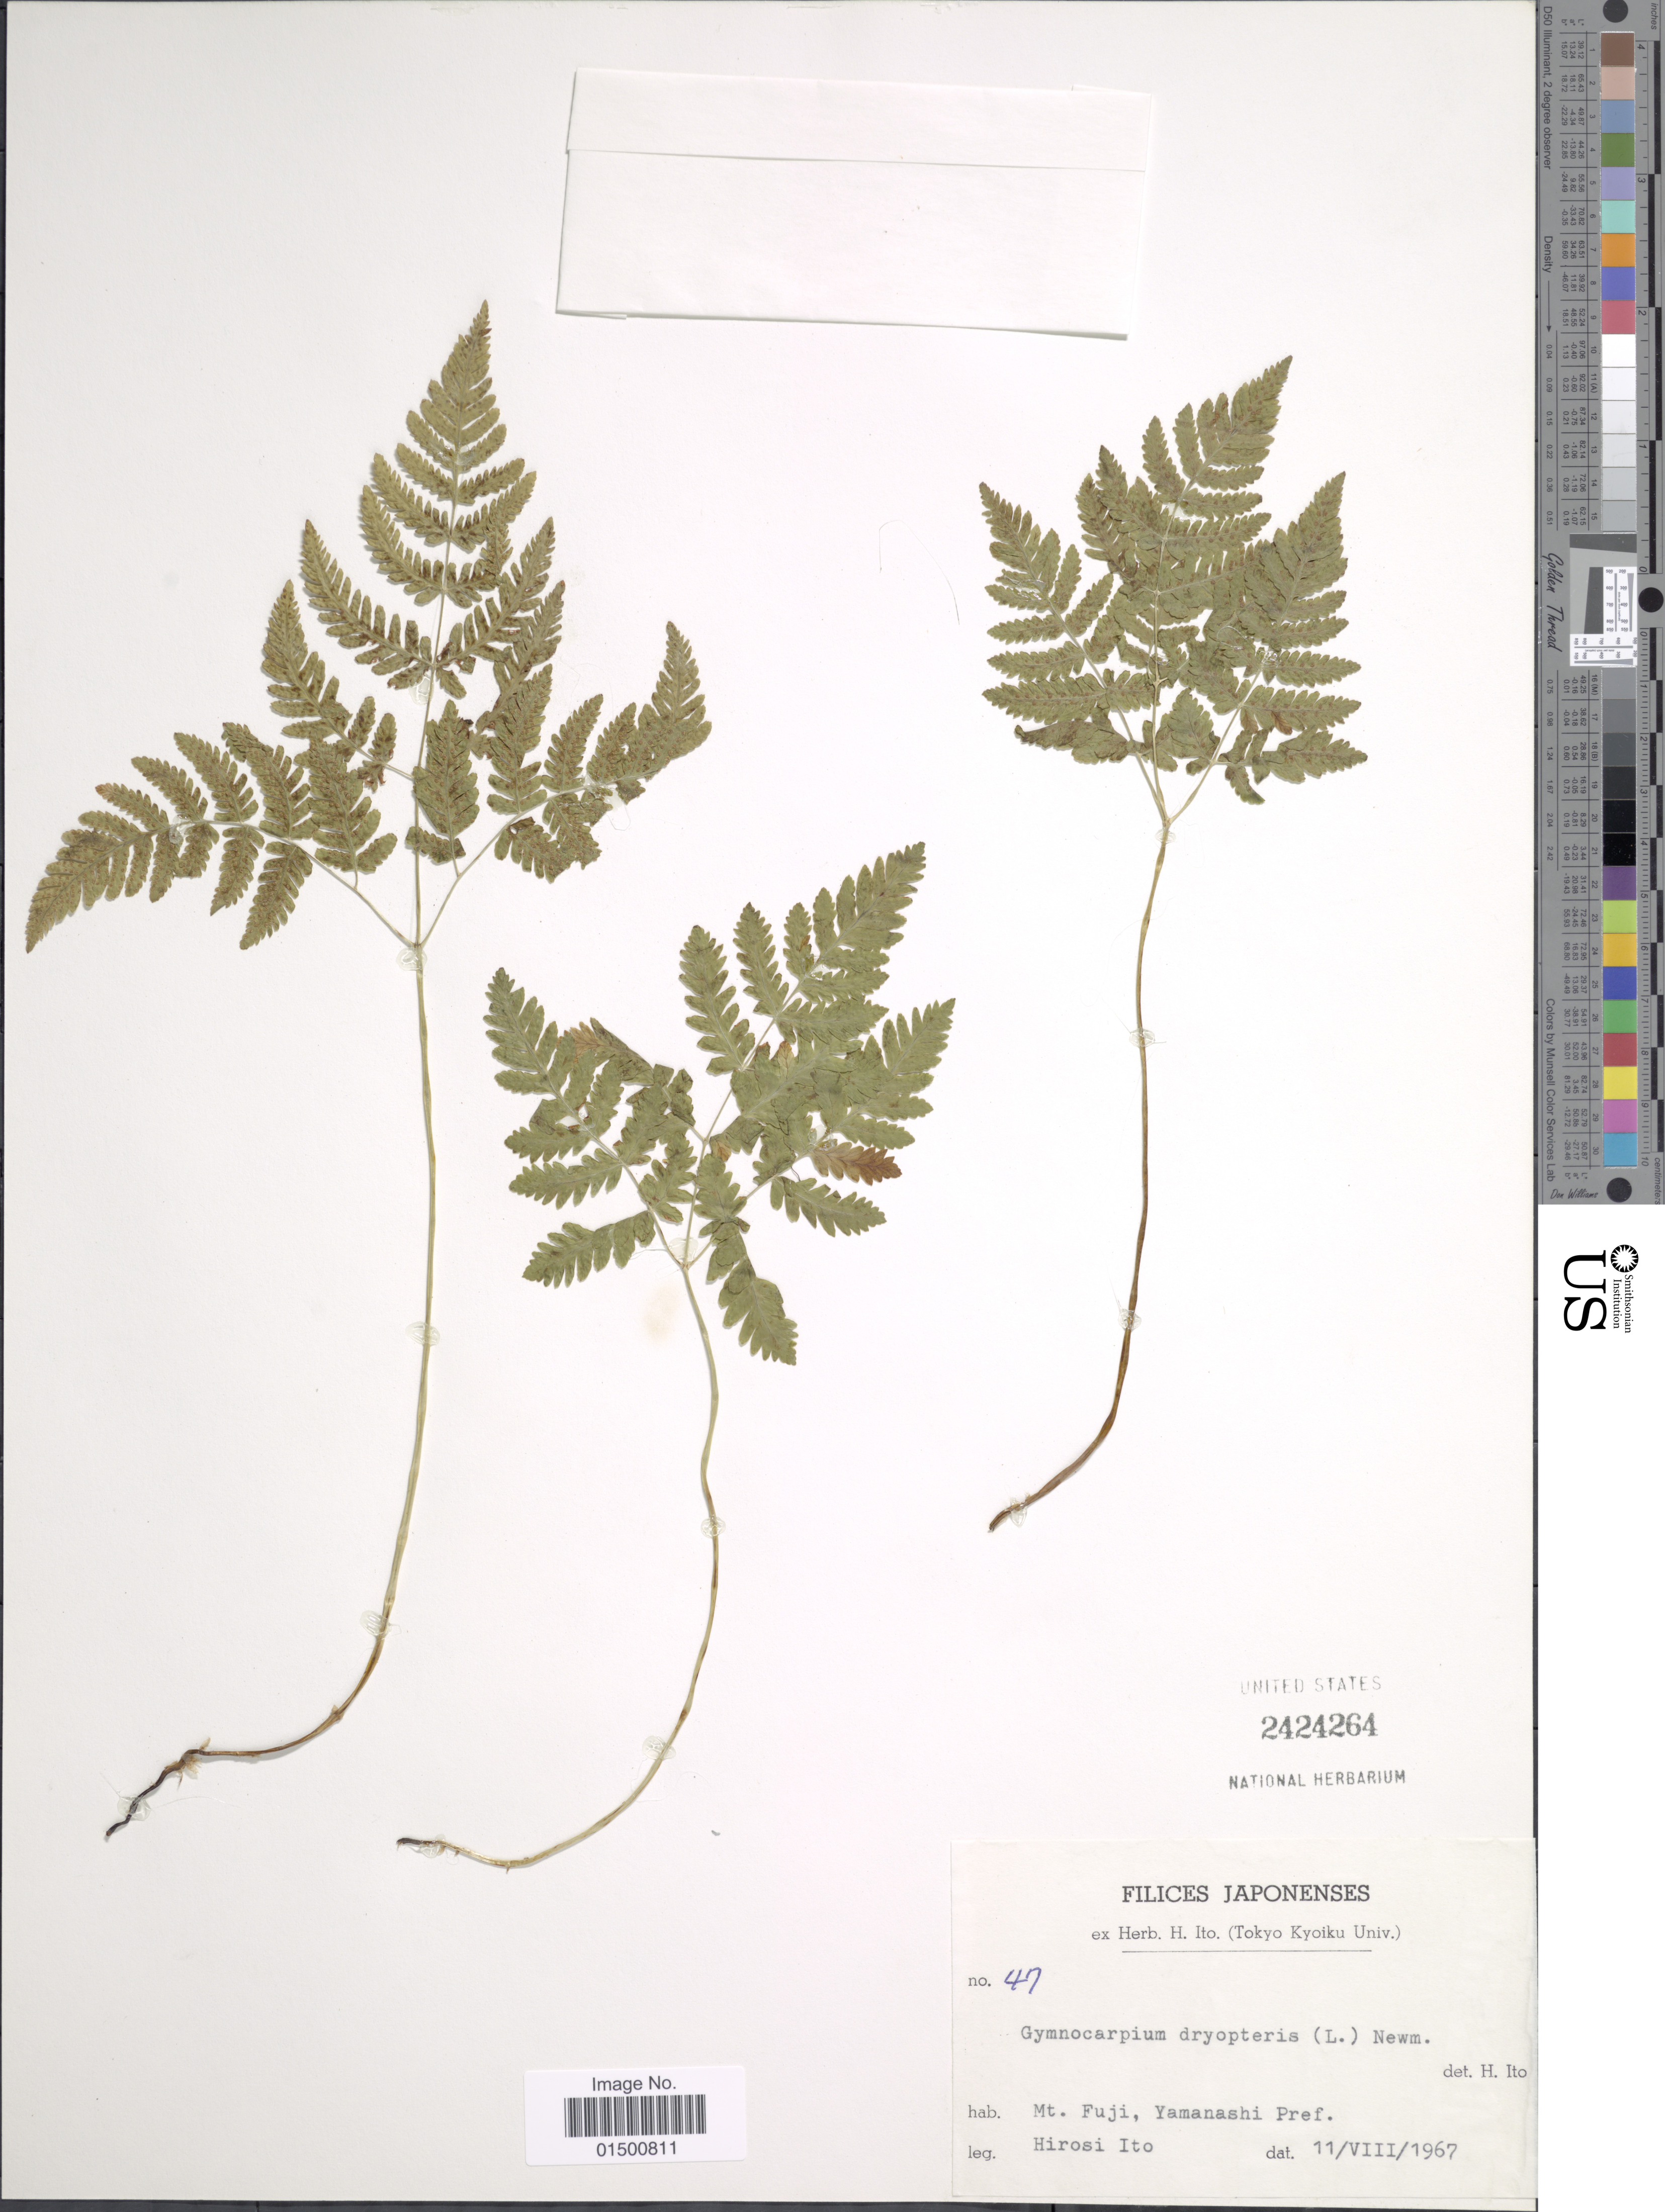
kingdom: Plantae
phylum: Tracheophyta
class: Polypodiopsida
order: Polypodiales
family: Cystopteridaceae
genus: Gymnocarpium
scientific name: Gymnocarpium dryopteris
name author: (L.) Newman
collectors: H. Itô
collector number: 47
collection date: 1967-08-11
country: Japan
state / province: Yamanasi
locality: Mt. Fuji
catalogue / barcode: US 2424264